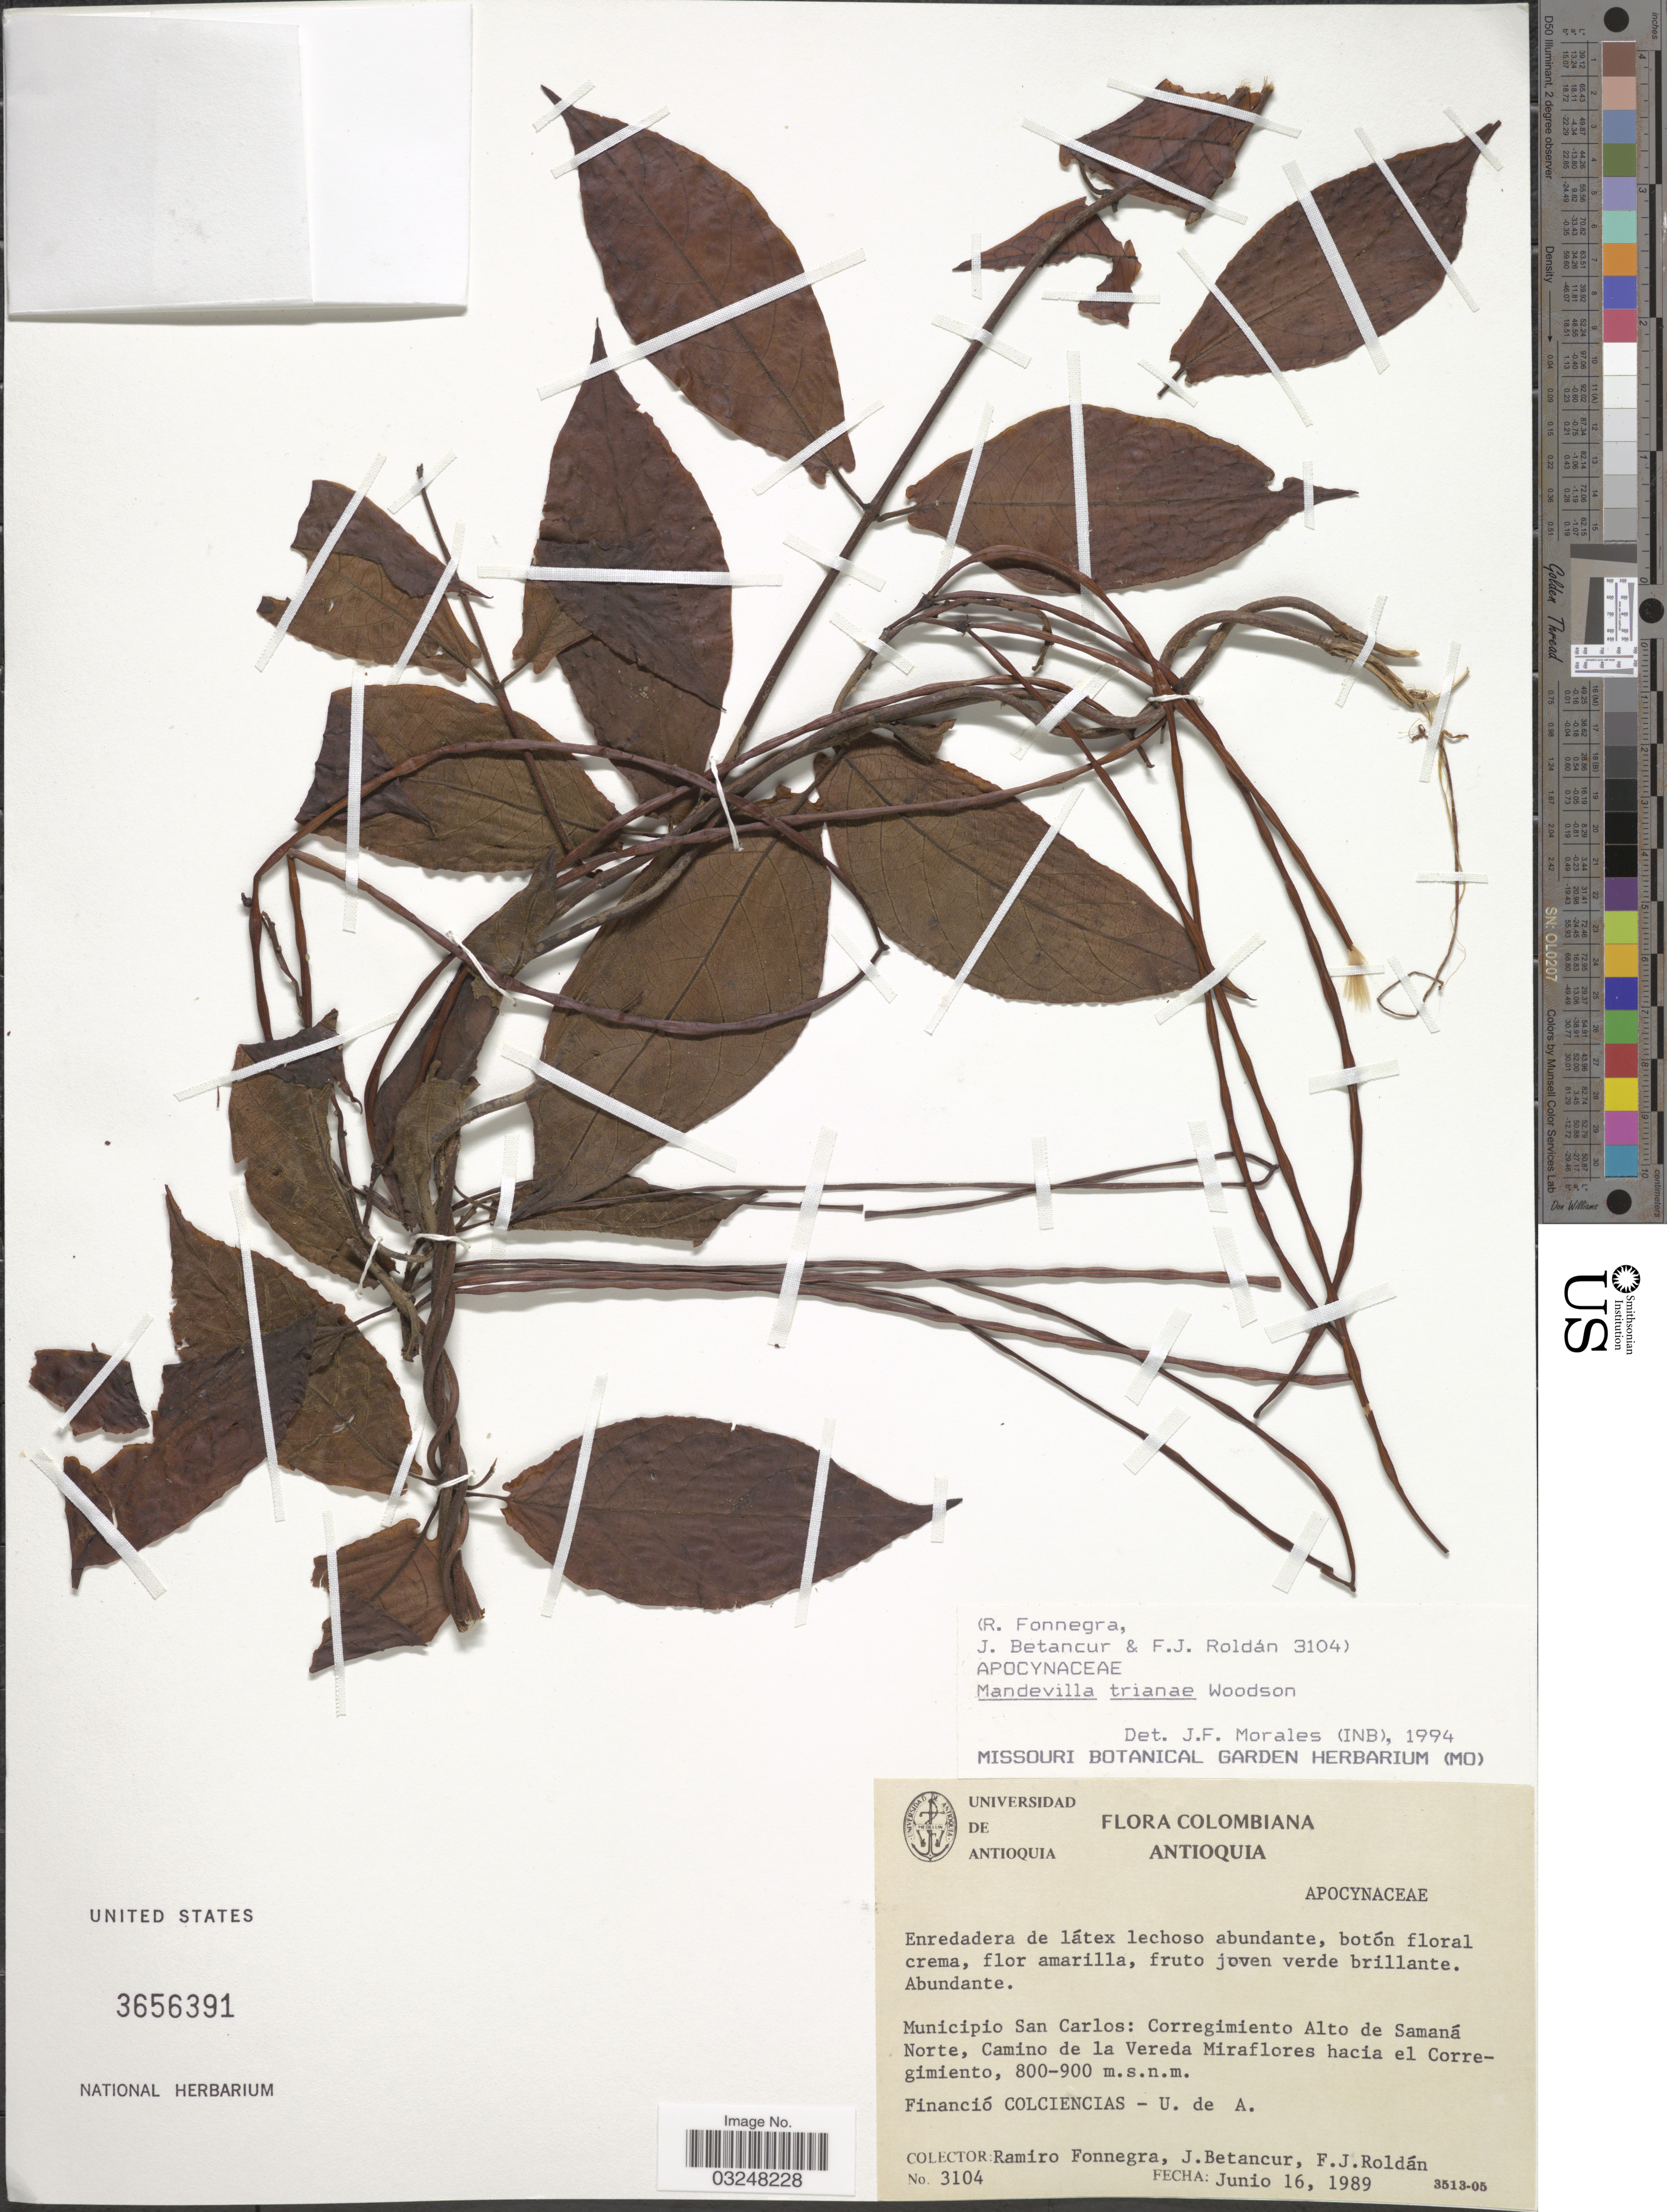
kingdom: Plantae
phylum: Tracheophyta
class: Magnoliopsida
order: Gentianales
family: Apocynaceae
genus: Mandevilla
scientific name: Mandevilla trianae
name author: Woodson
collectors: R. Fonnegra G., J. Betancur & F. J. Roldán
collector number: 3104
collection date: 1989-06-16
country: Colombia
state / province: Antioquia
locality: Municipio San Carlos: Corregimiento Alto de Samaná Norte, Camino de la Vereda Miraflores hacia el Corregimiento.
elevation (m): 800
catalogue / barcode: US 3656391